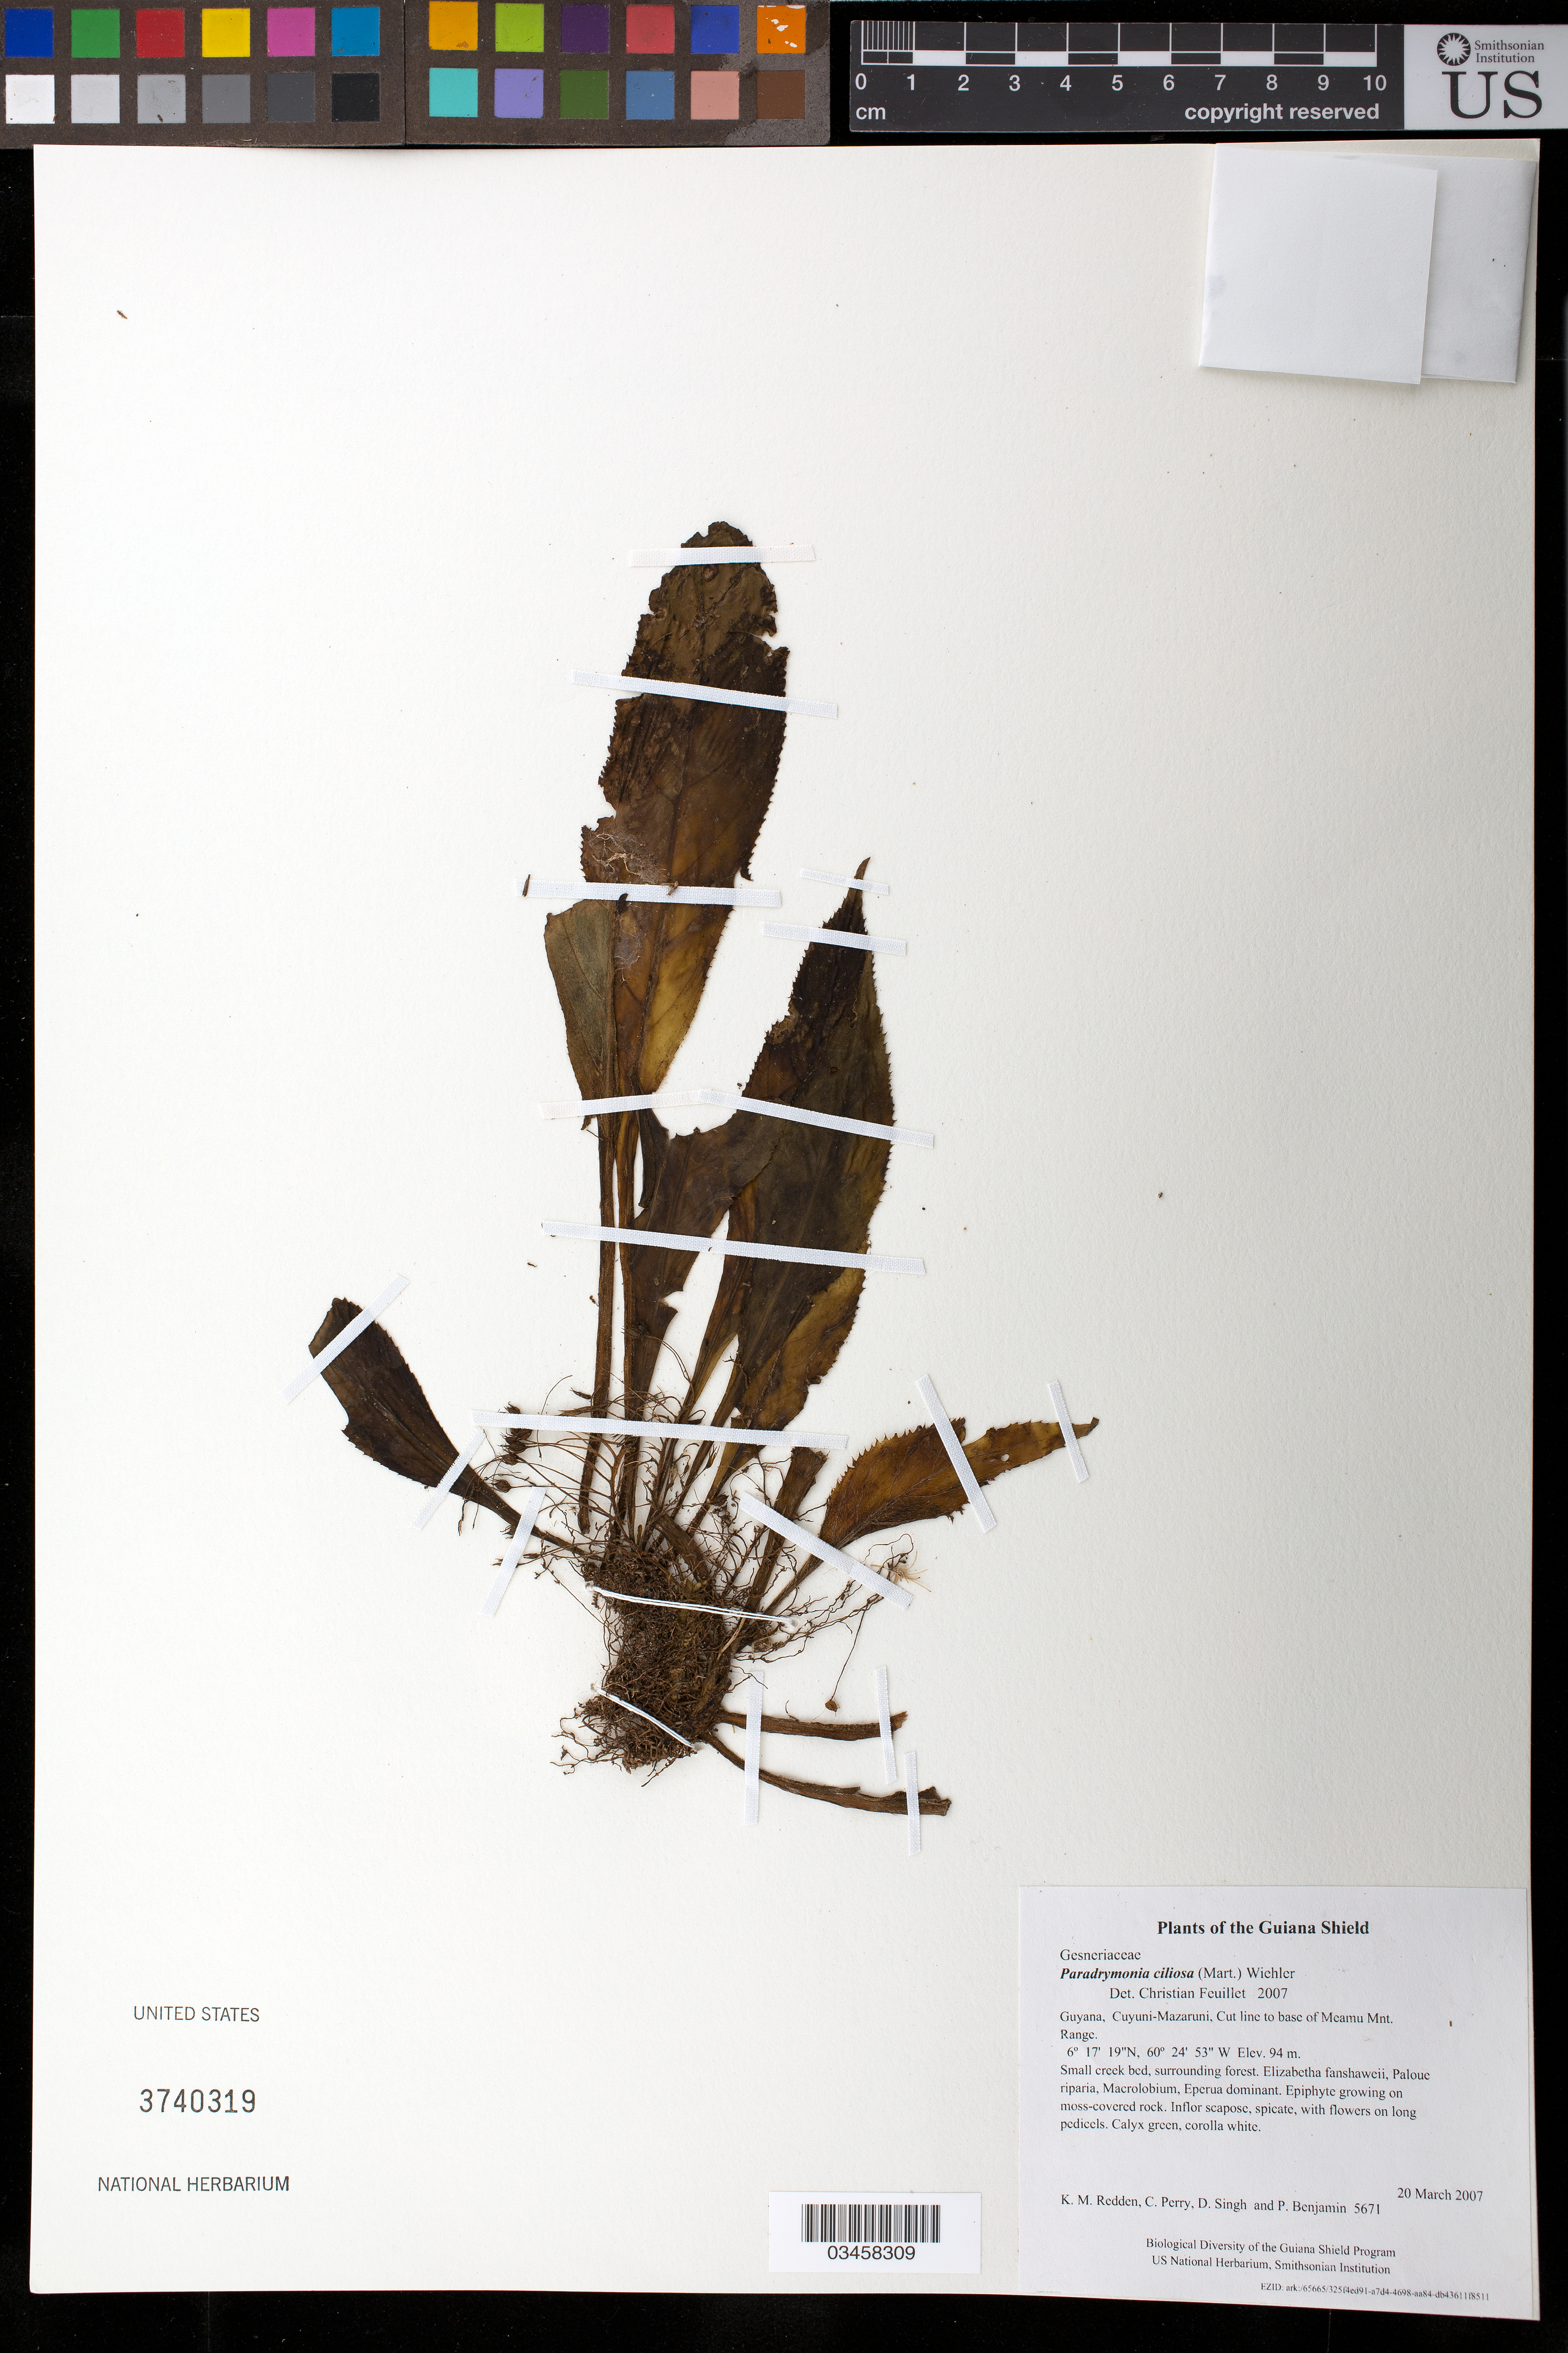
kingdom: Plantae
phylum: Tracheophyta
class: Magnoliopsida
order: Lamiales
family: Gesneriaceae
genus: Paradrymonia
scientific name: Paradrymonia ciliosa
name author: (Mart.) Wiehler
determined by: Feuillet, C.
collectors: K. M. Redden, C. Perry, D. Singh & P. Benjamin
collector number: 5671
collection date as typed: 20 March 2007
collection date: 2007-03-20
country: Guyana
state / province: Cuyuni-Mazaruni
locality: Cut line to base of Meamu Mnt. Range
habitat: Small creek bed, surrounding forest. Elizabetha fanshaweii, Paloue riparia, Macrolobium, Eperua dominant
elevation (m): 94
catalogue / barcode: US 3740319